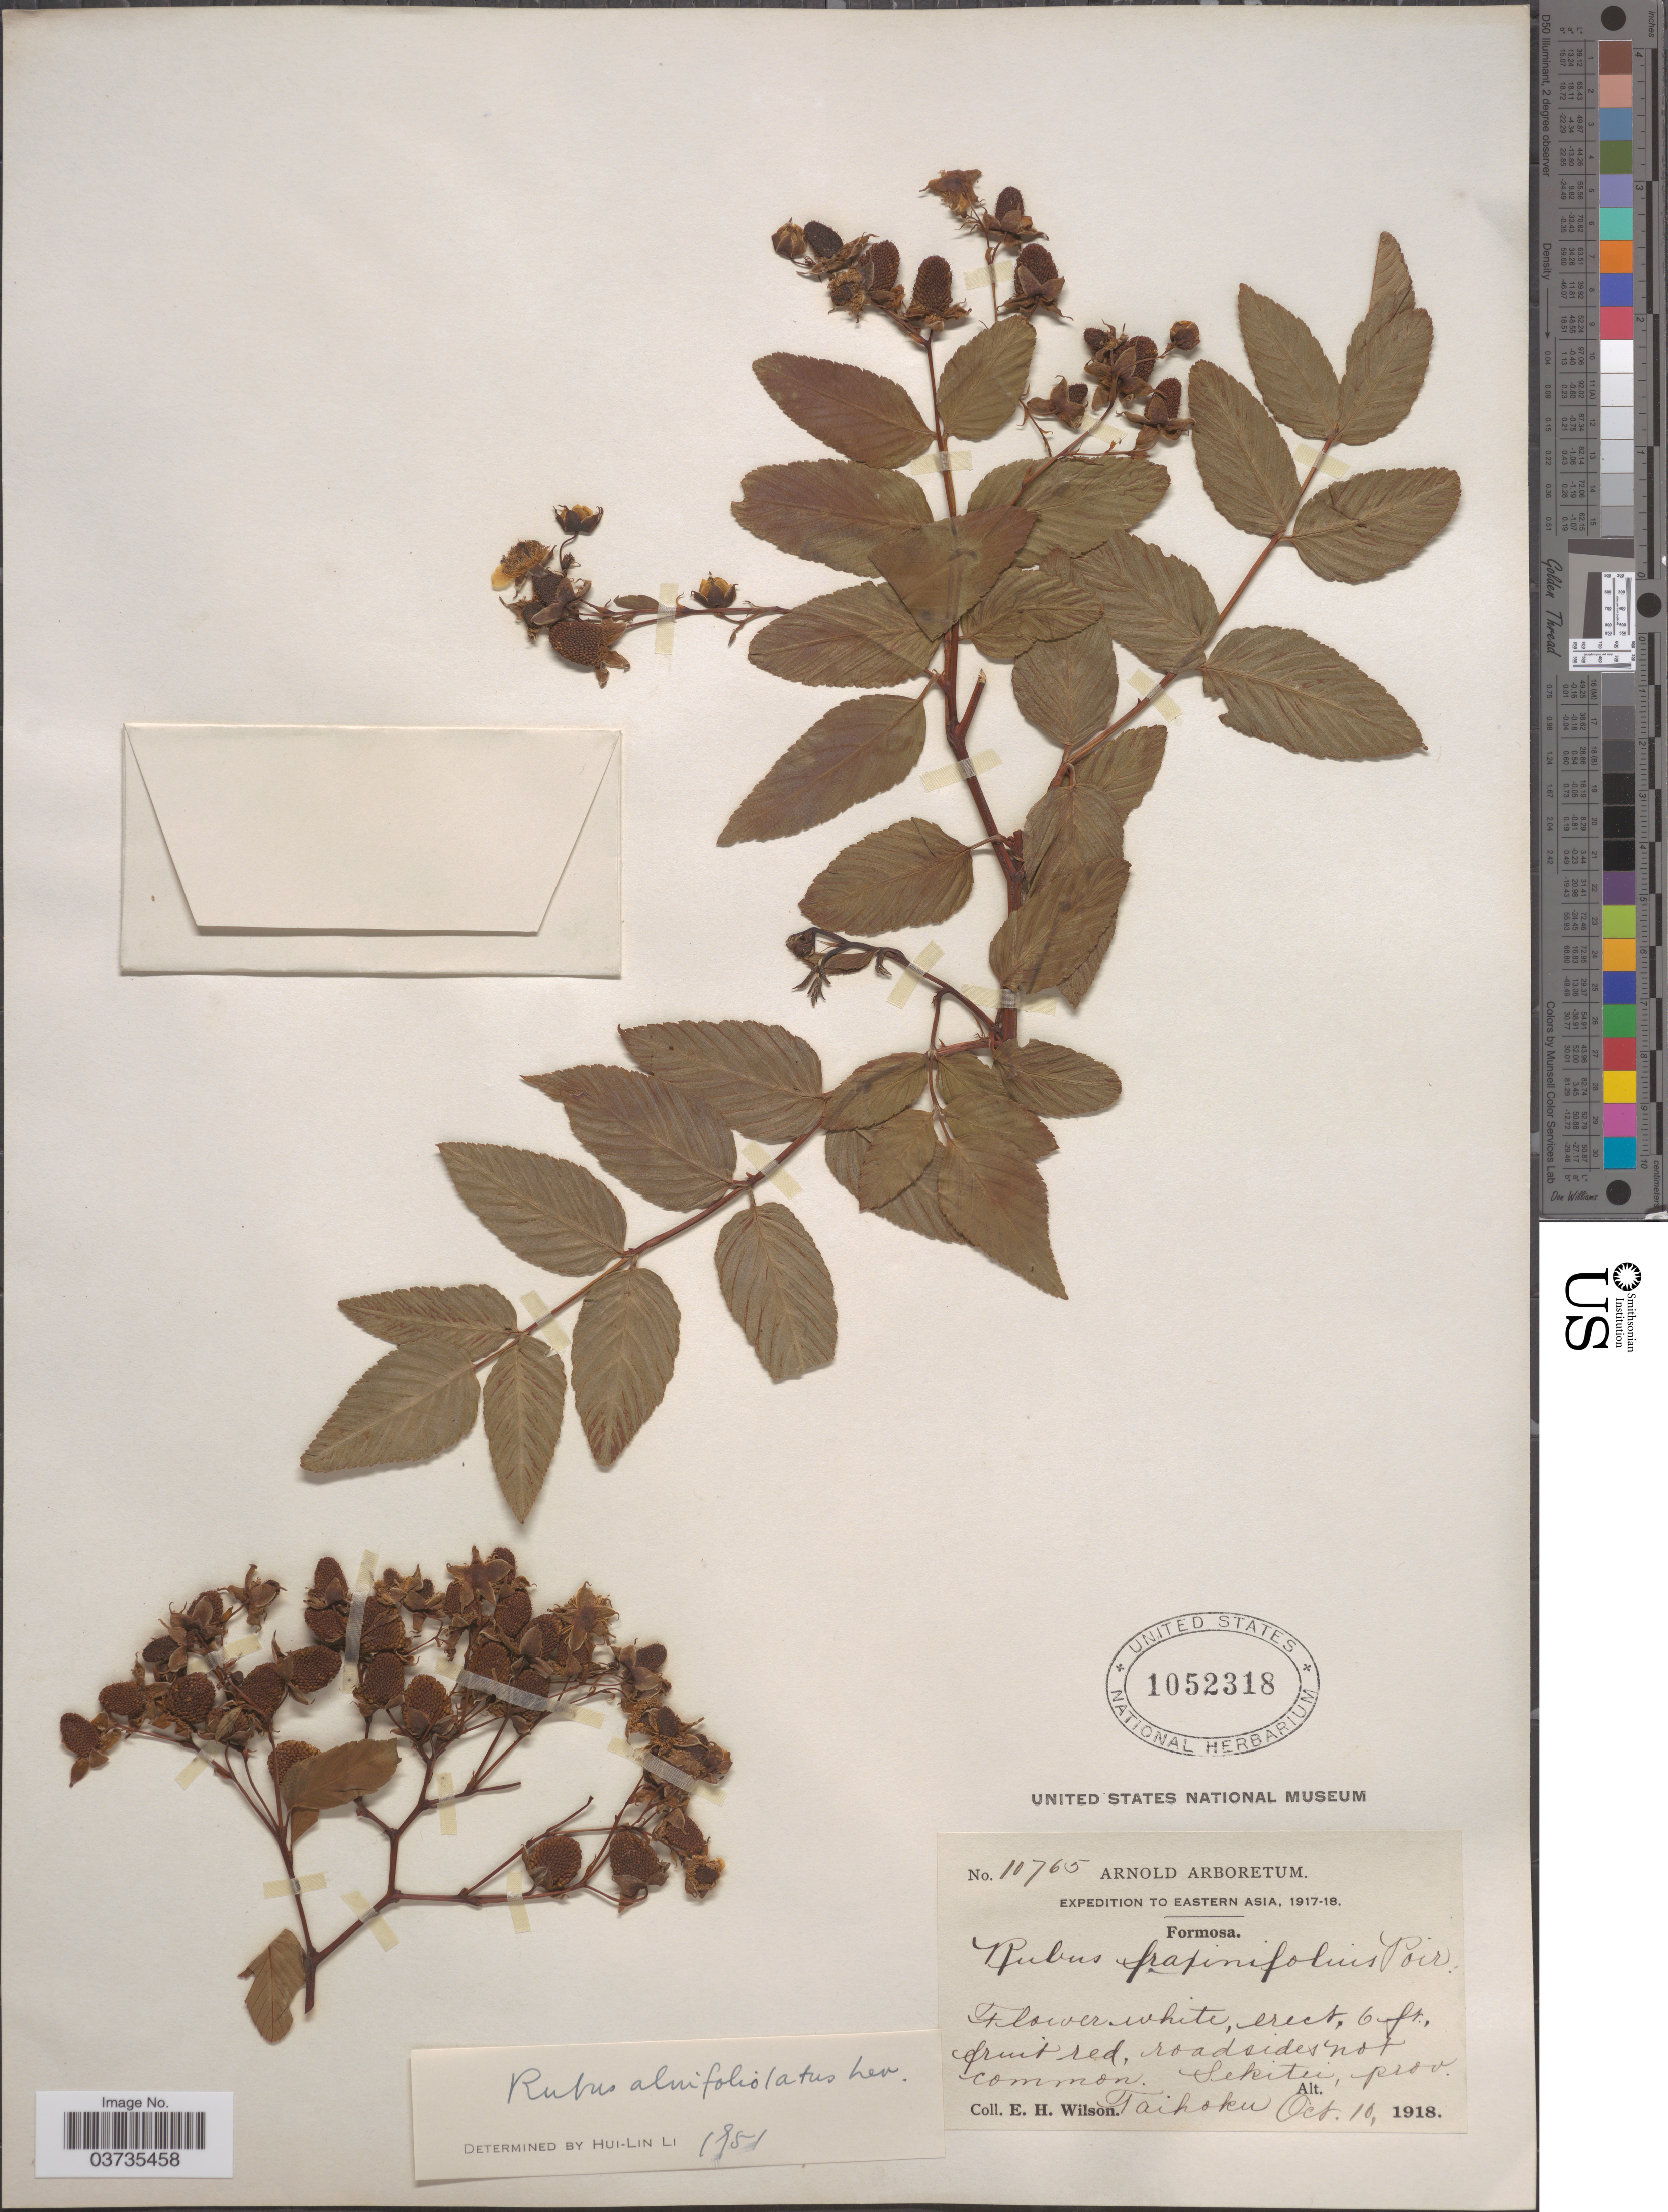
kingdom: Plantae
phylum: Tracheophyta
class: Magnoliopsida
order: Rosales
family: Rosaceae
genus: Rubus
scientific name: Rubus alnifoliolatus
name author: H. Lév. & Vaniot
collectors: E. Wilson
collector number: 10765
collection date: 1918-10-10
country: Taiwan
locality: Eastern Asia, Formosa. Sekitei prov., Taihoku.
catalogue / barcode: US 1052318